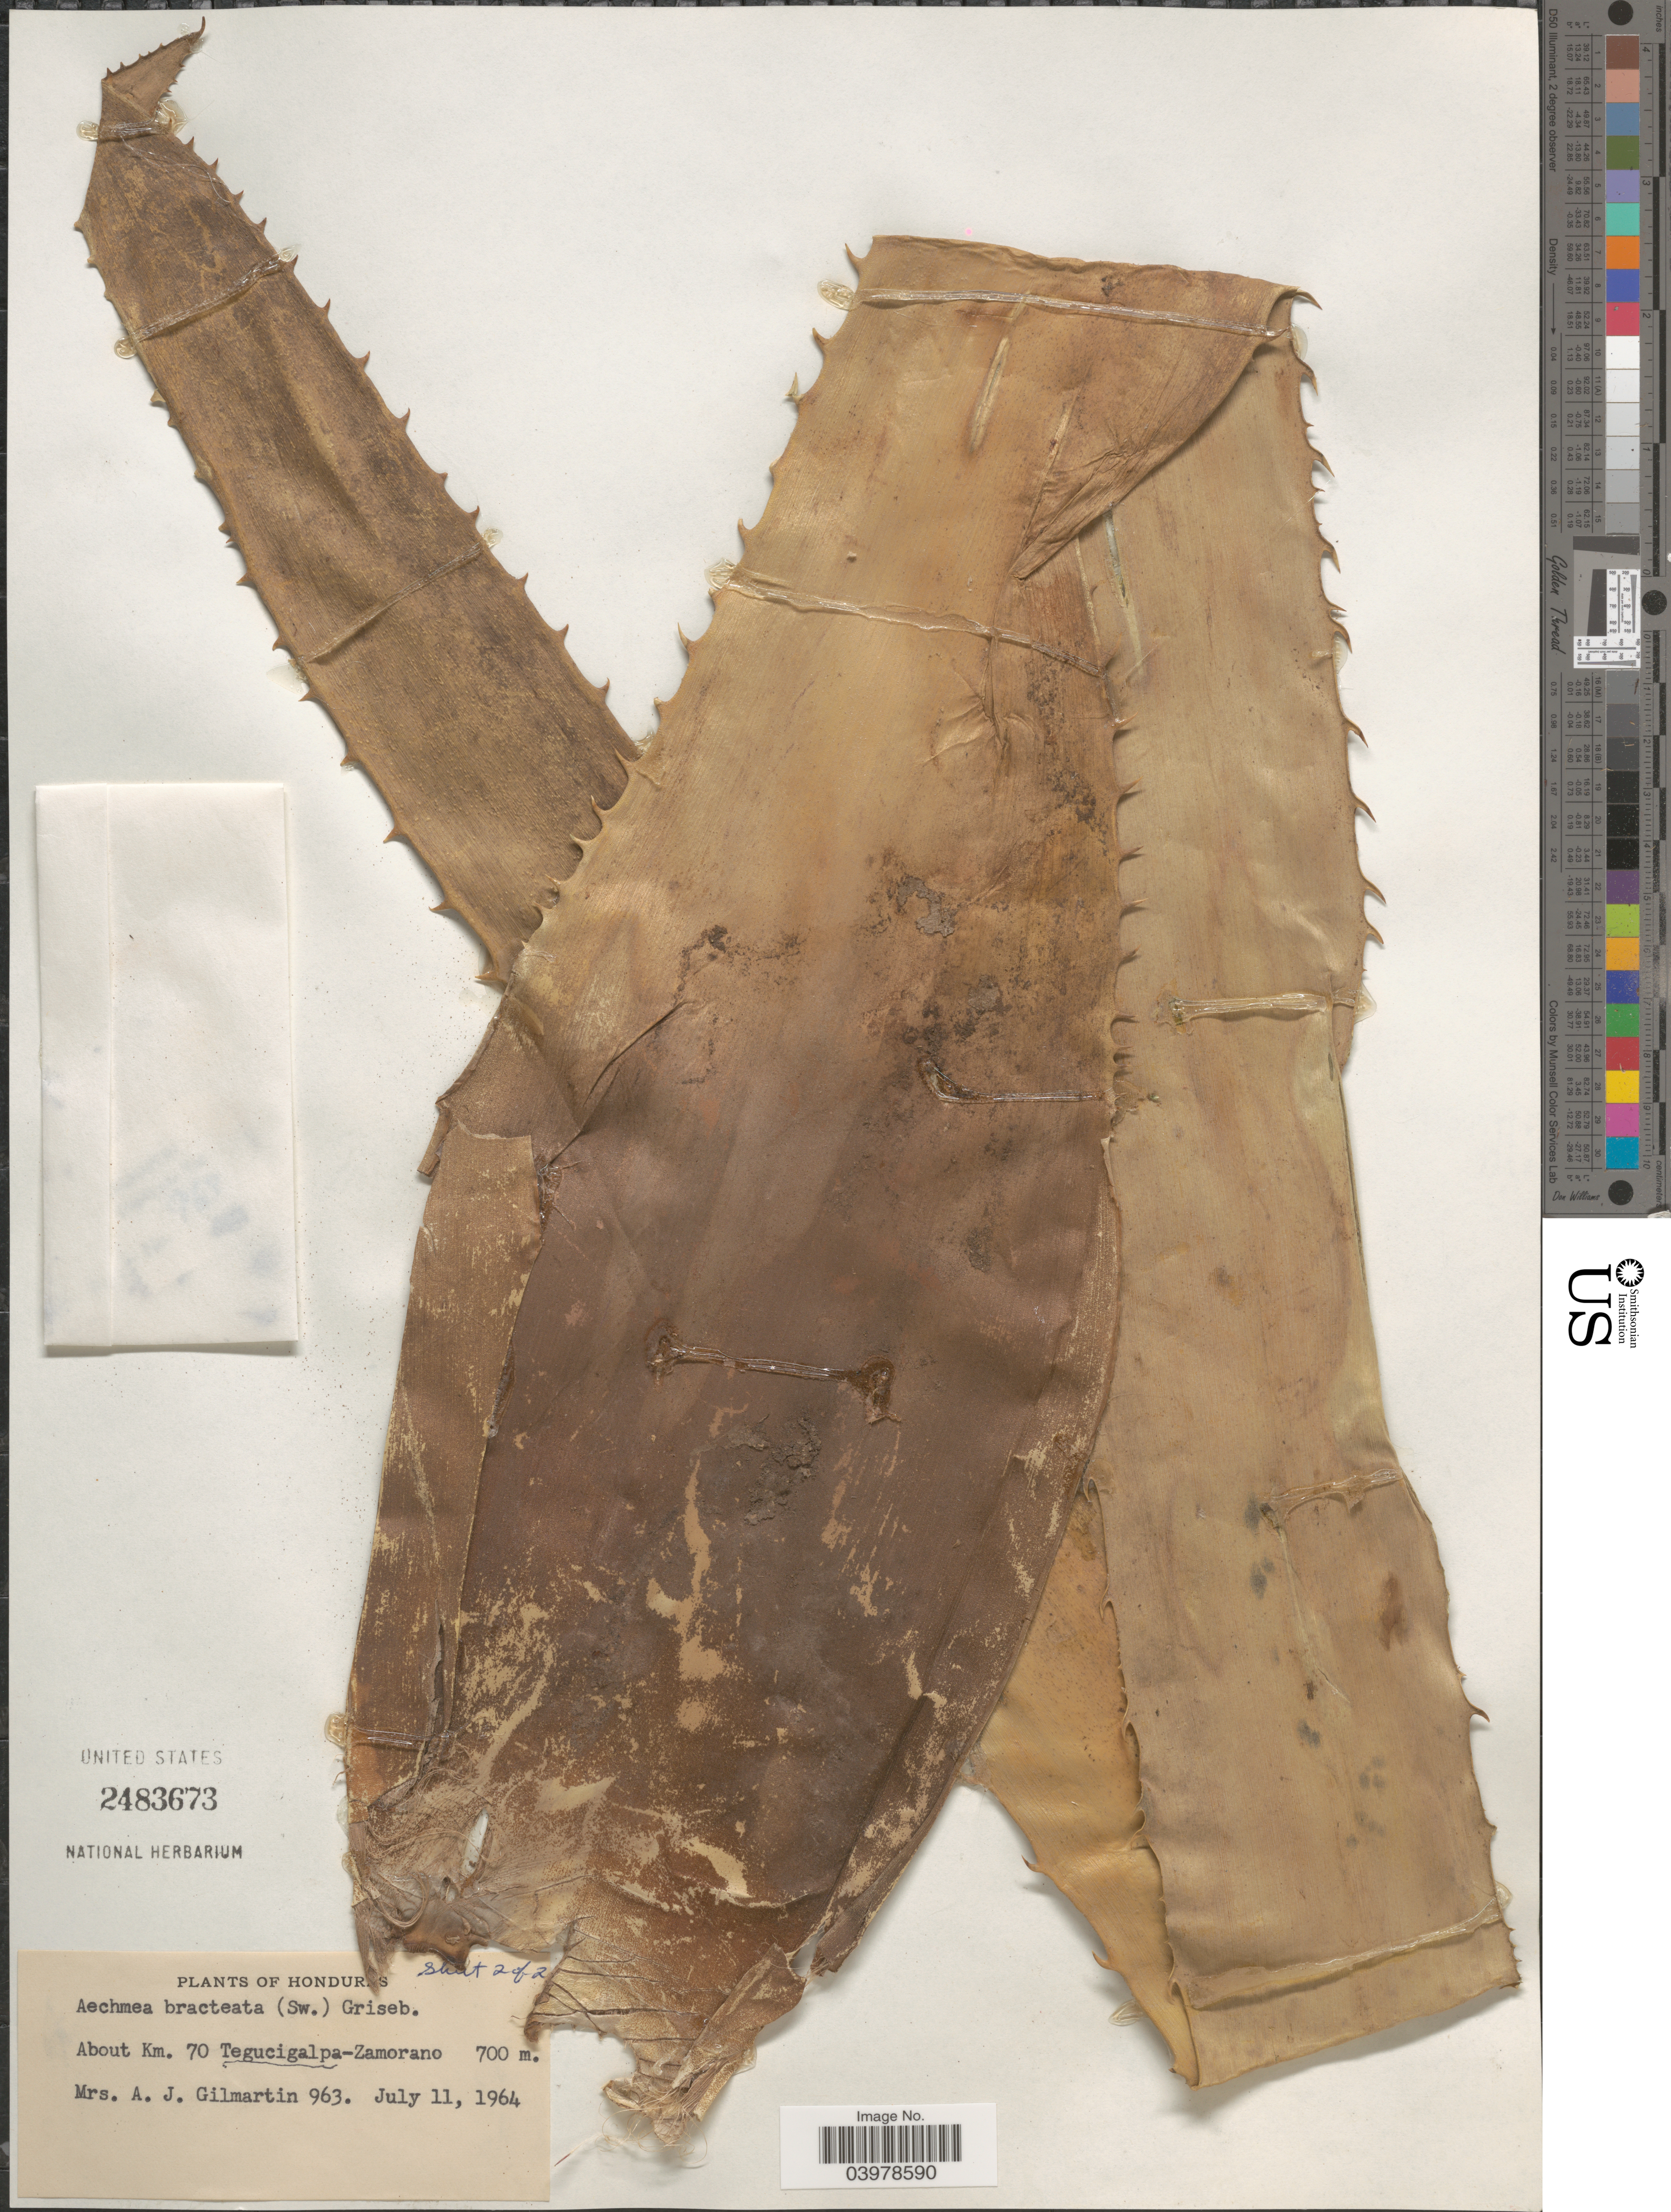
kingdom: Plantae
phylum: Tracheophyta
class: Liliopsida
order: Poales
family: Bromeliaceae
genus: Aechmea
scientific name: Aechmea bracteata var. bracteata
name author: (Sw.) Griseb.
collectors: A. J. Gilmartin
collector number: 963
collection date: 1964-07-11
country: Honduras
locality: About Km. 70 Tegucigalpa-Zamorano.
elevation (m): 700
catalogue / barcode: US 2483673